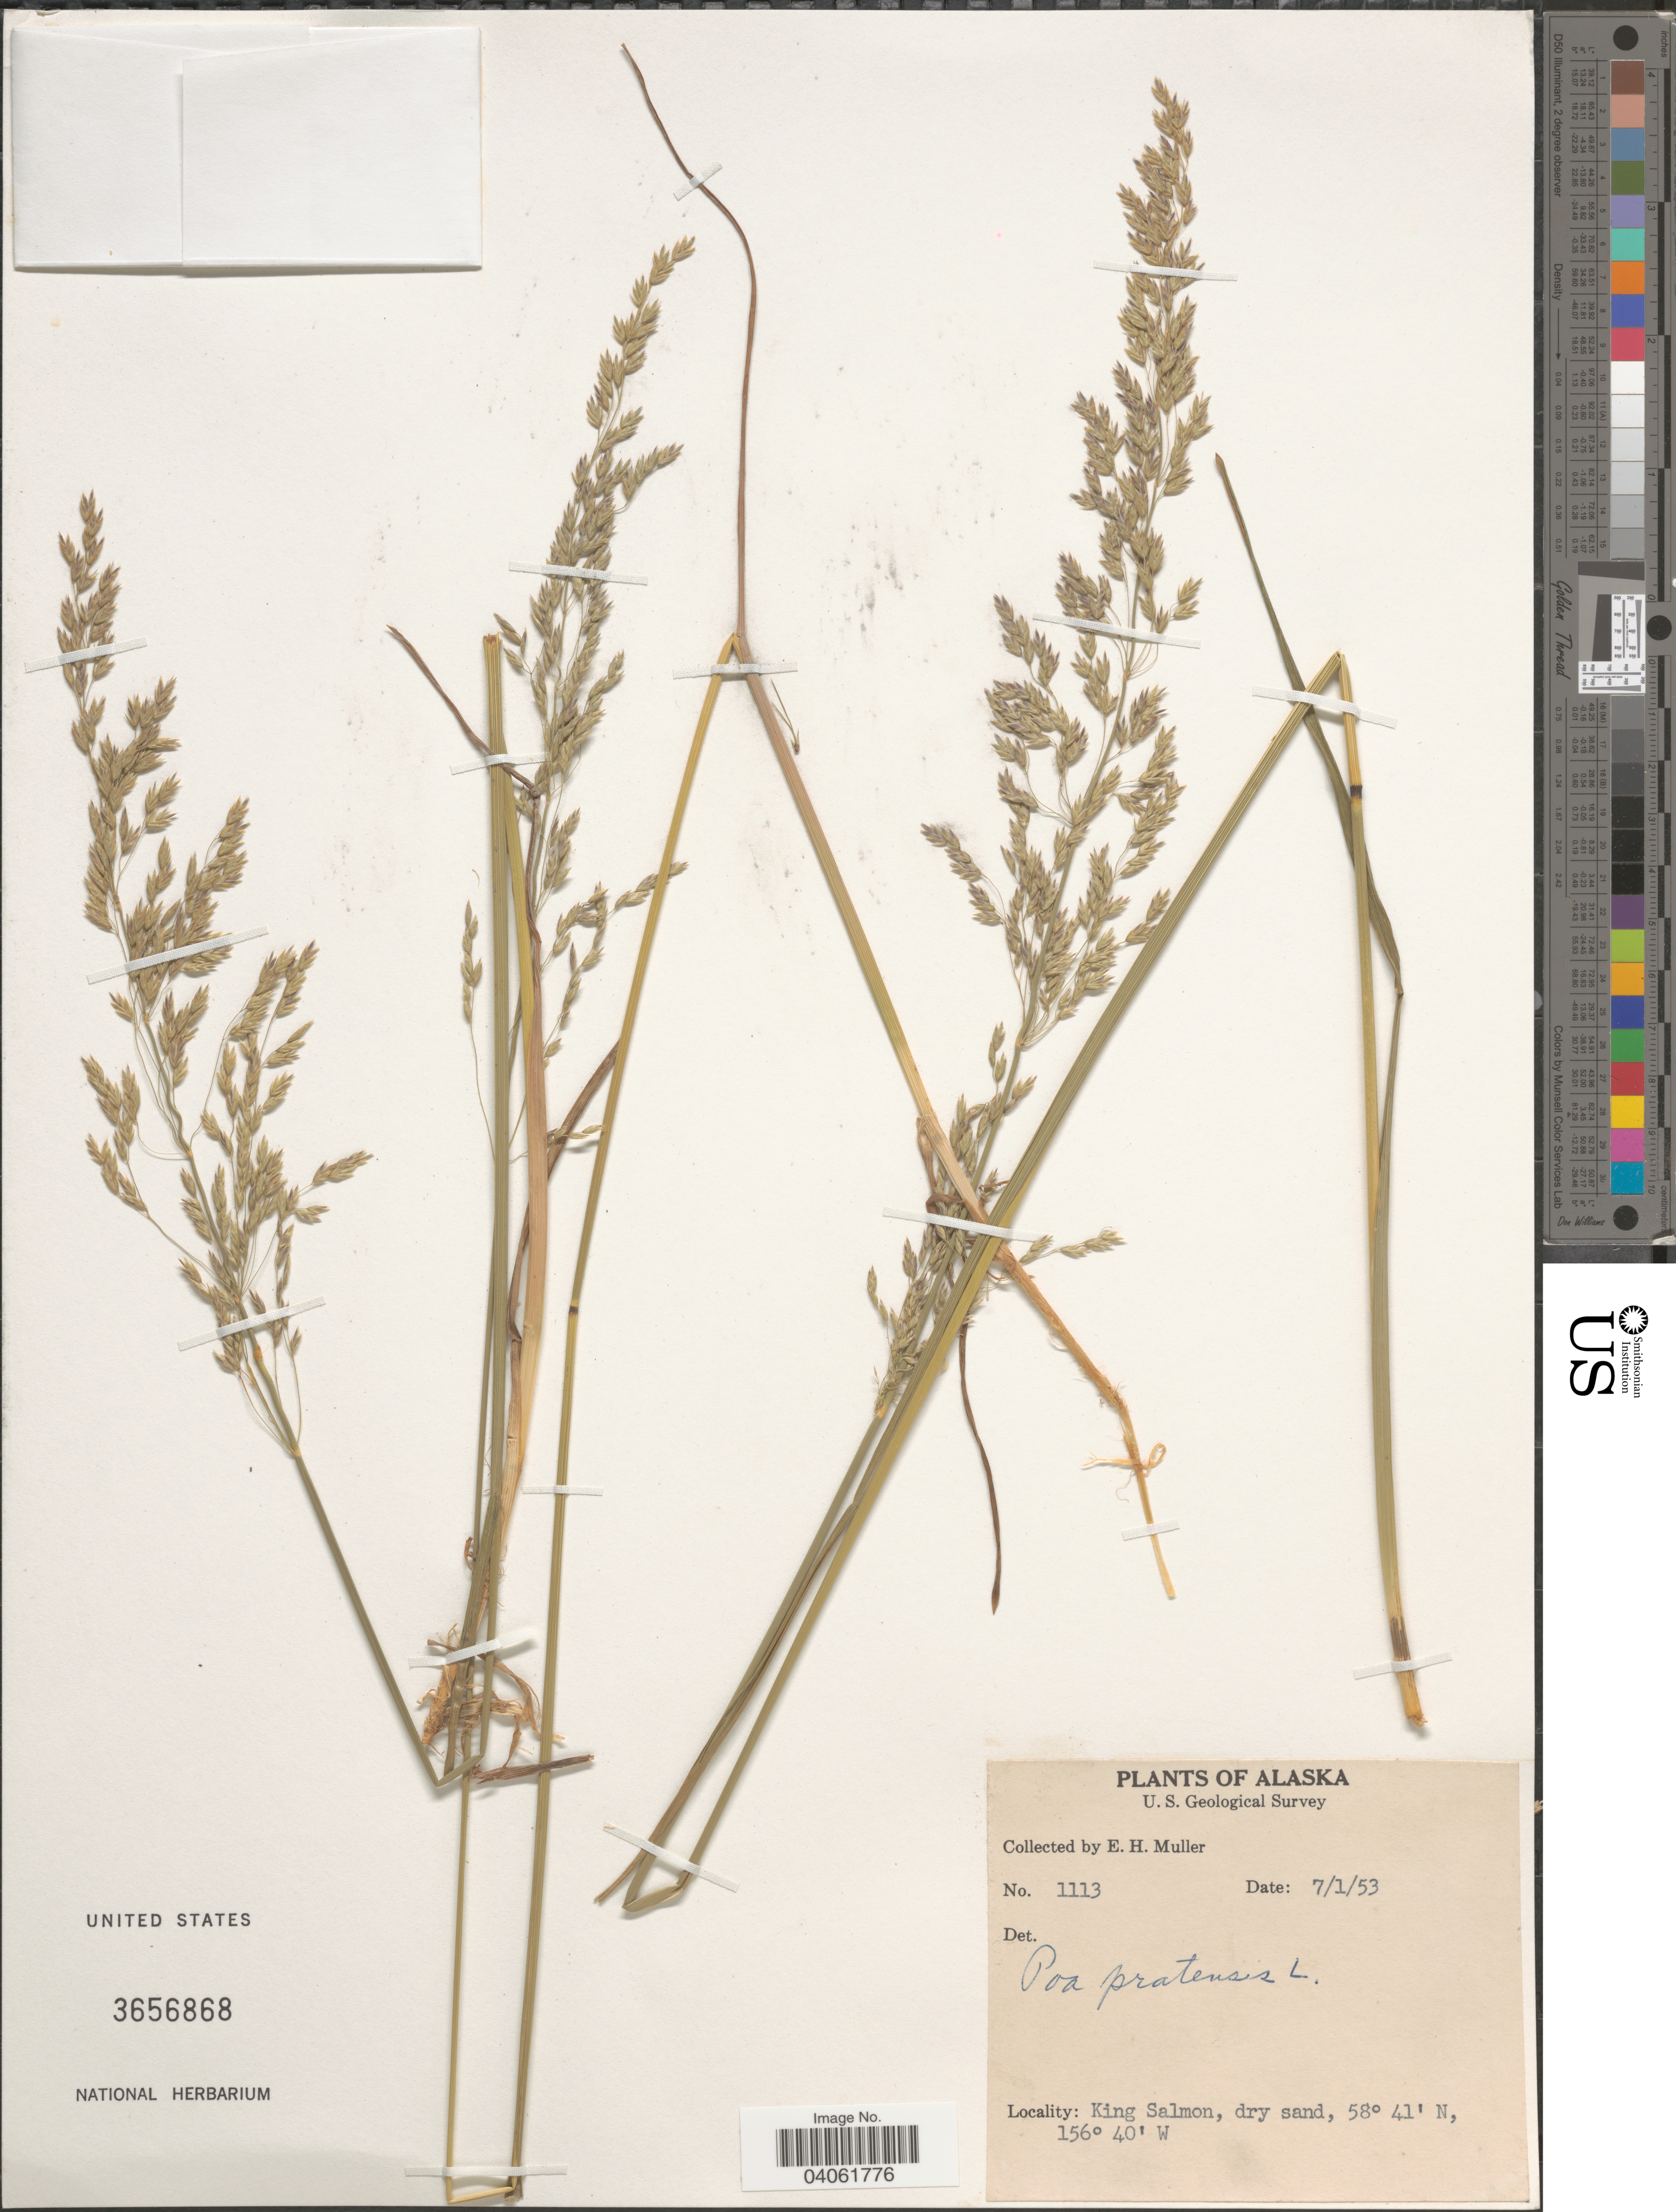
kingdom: Plantae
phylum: Tracheophyta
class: Liliopsida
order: Poales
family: Poaceae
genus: Poa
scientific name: Poa pratensis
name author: L.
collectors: E. H. Muller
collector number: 1113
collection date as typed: Transcribed d/m/y: 1/7/53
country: United States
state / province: Alaska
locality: King Salmon.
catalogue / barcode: US 3656868